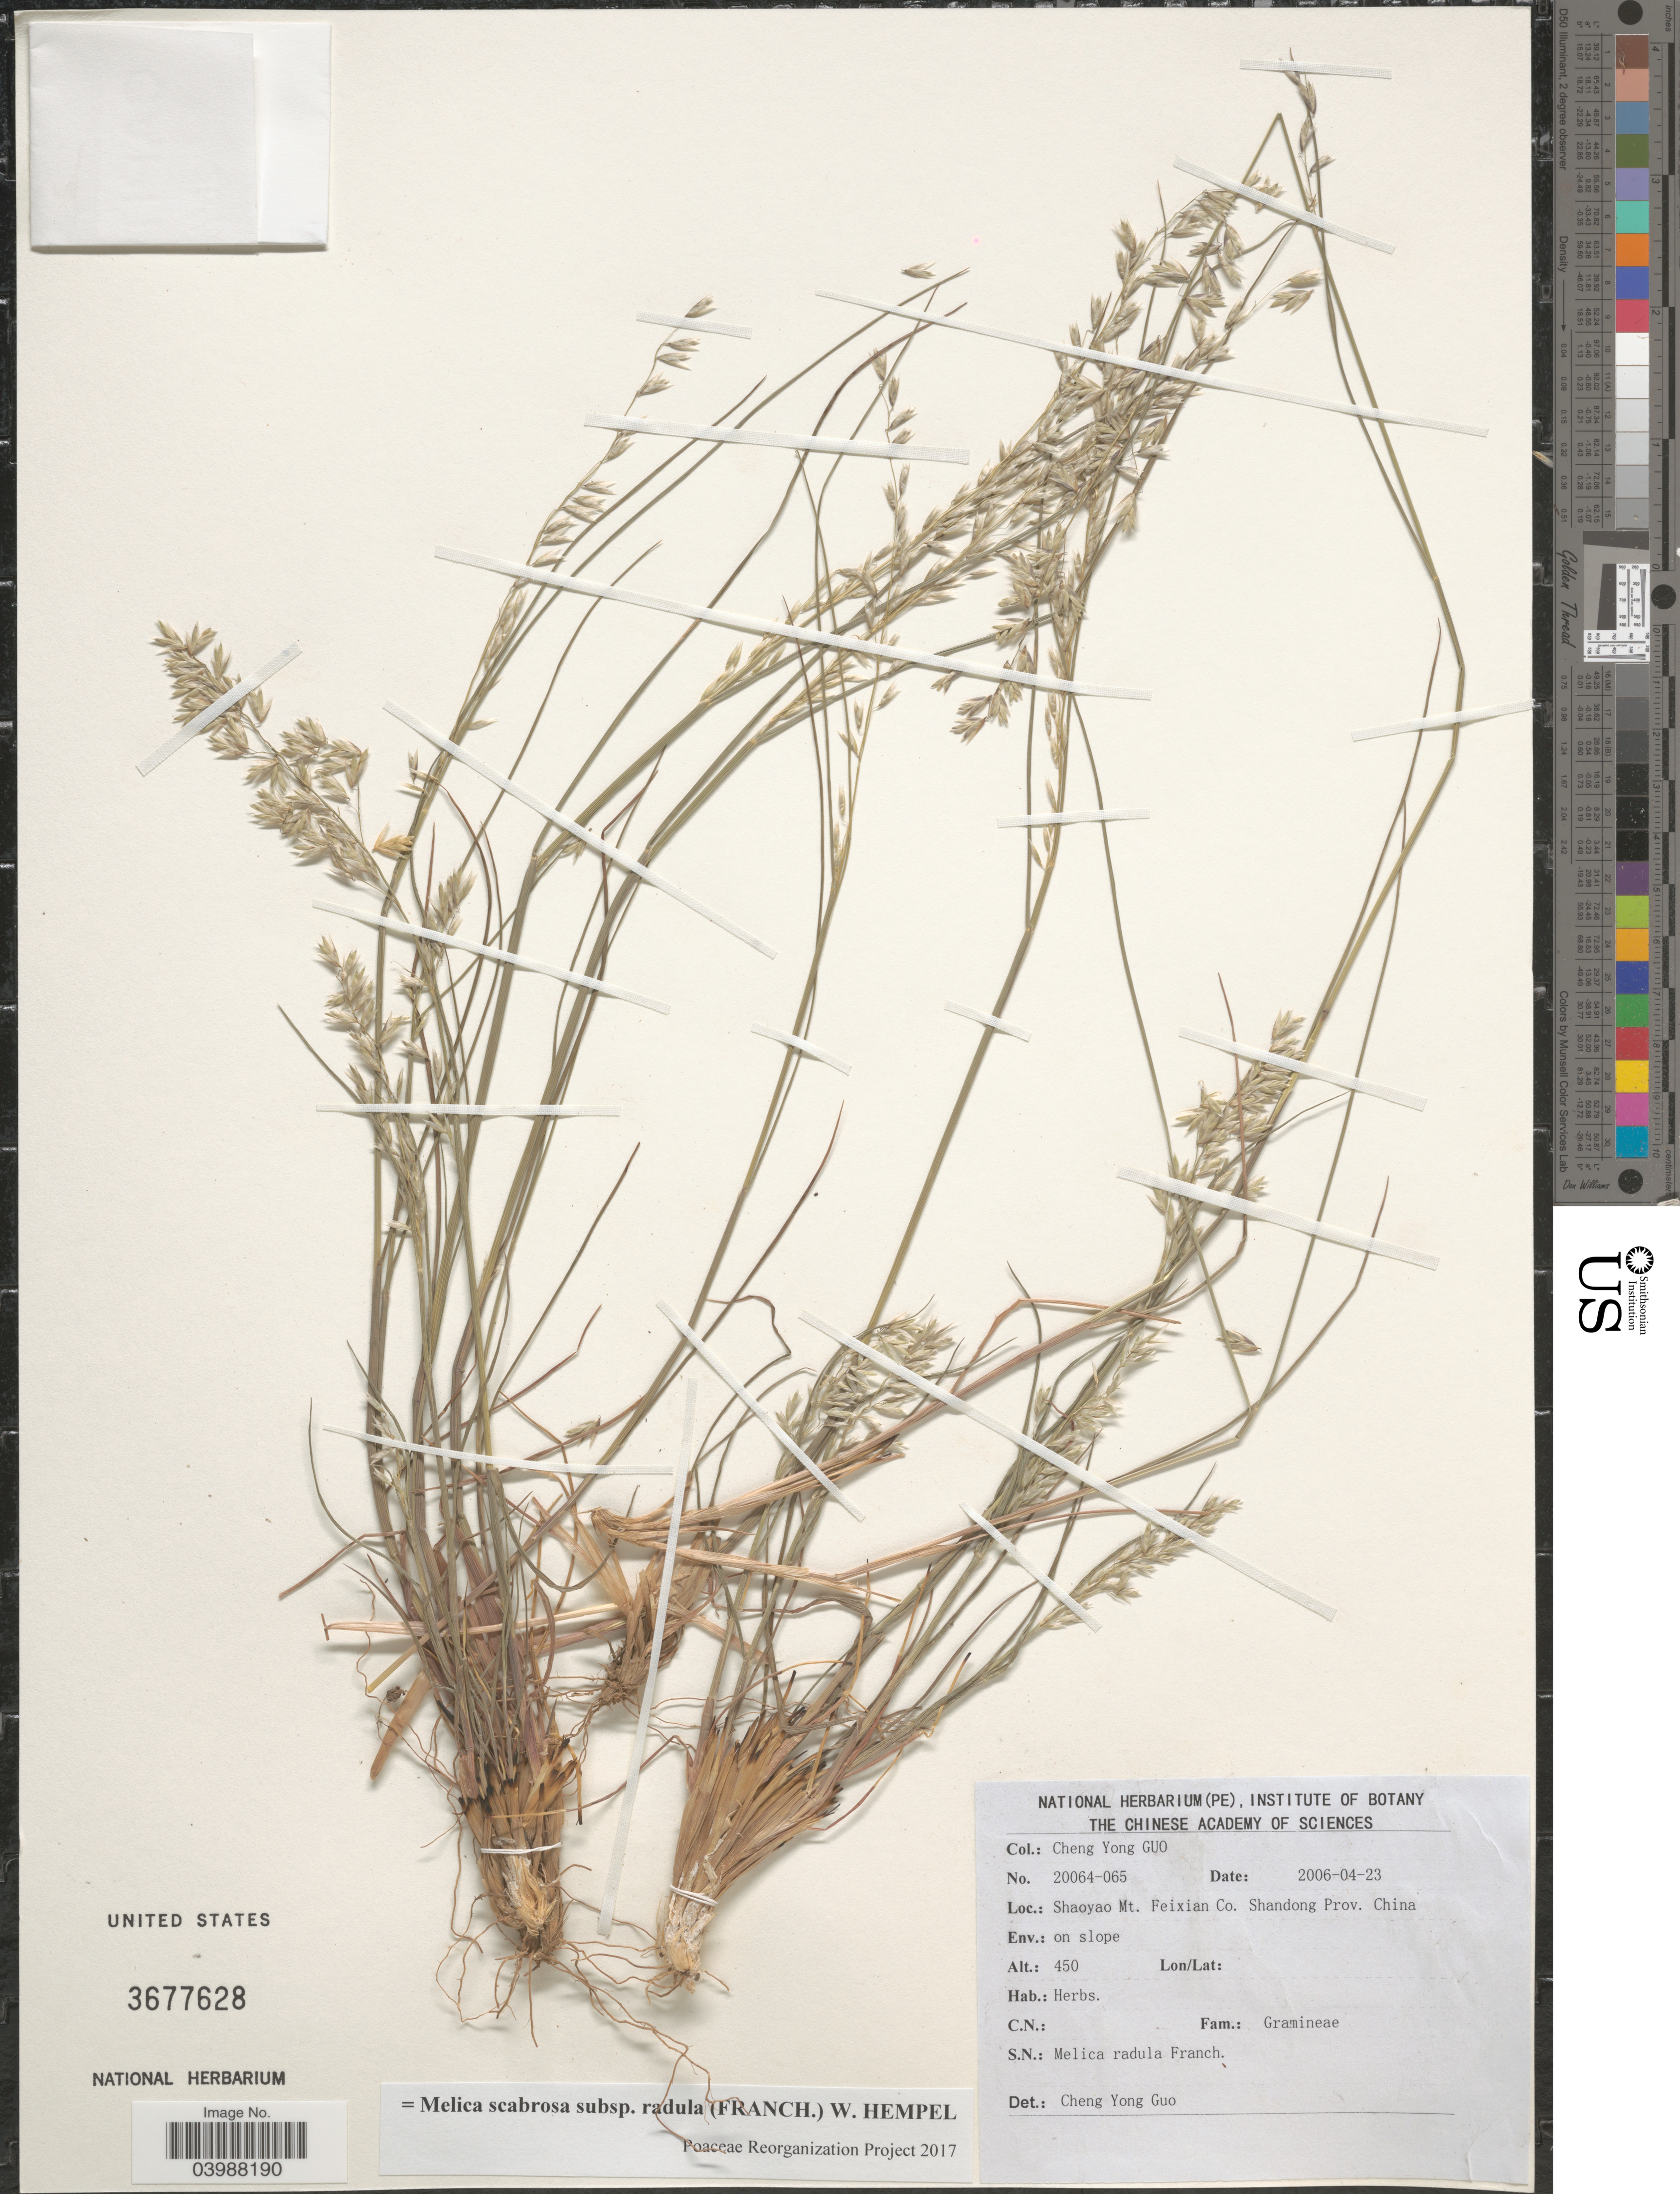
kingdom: Plantae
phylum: Tracheophyta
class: Liliopsida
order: Poales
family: Poaceae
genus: Melica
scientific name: Melica scabrosa subsp. radula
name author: (Franch.) W. Hempel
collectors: Guo Chengyong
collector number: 20064-065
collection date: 2006-04-23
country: China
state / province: Shandong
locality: Shaoyao Mt. Feixian Co.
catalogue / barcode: US 3677628